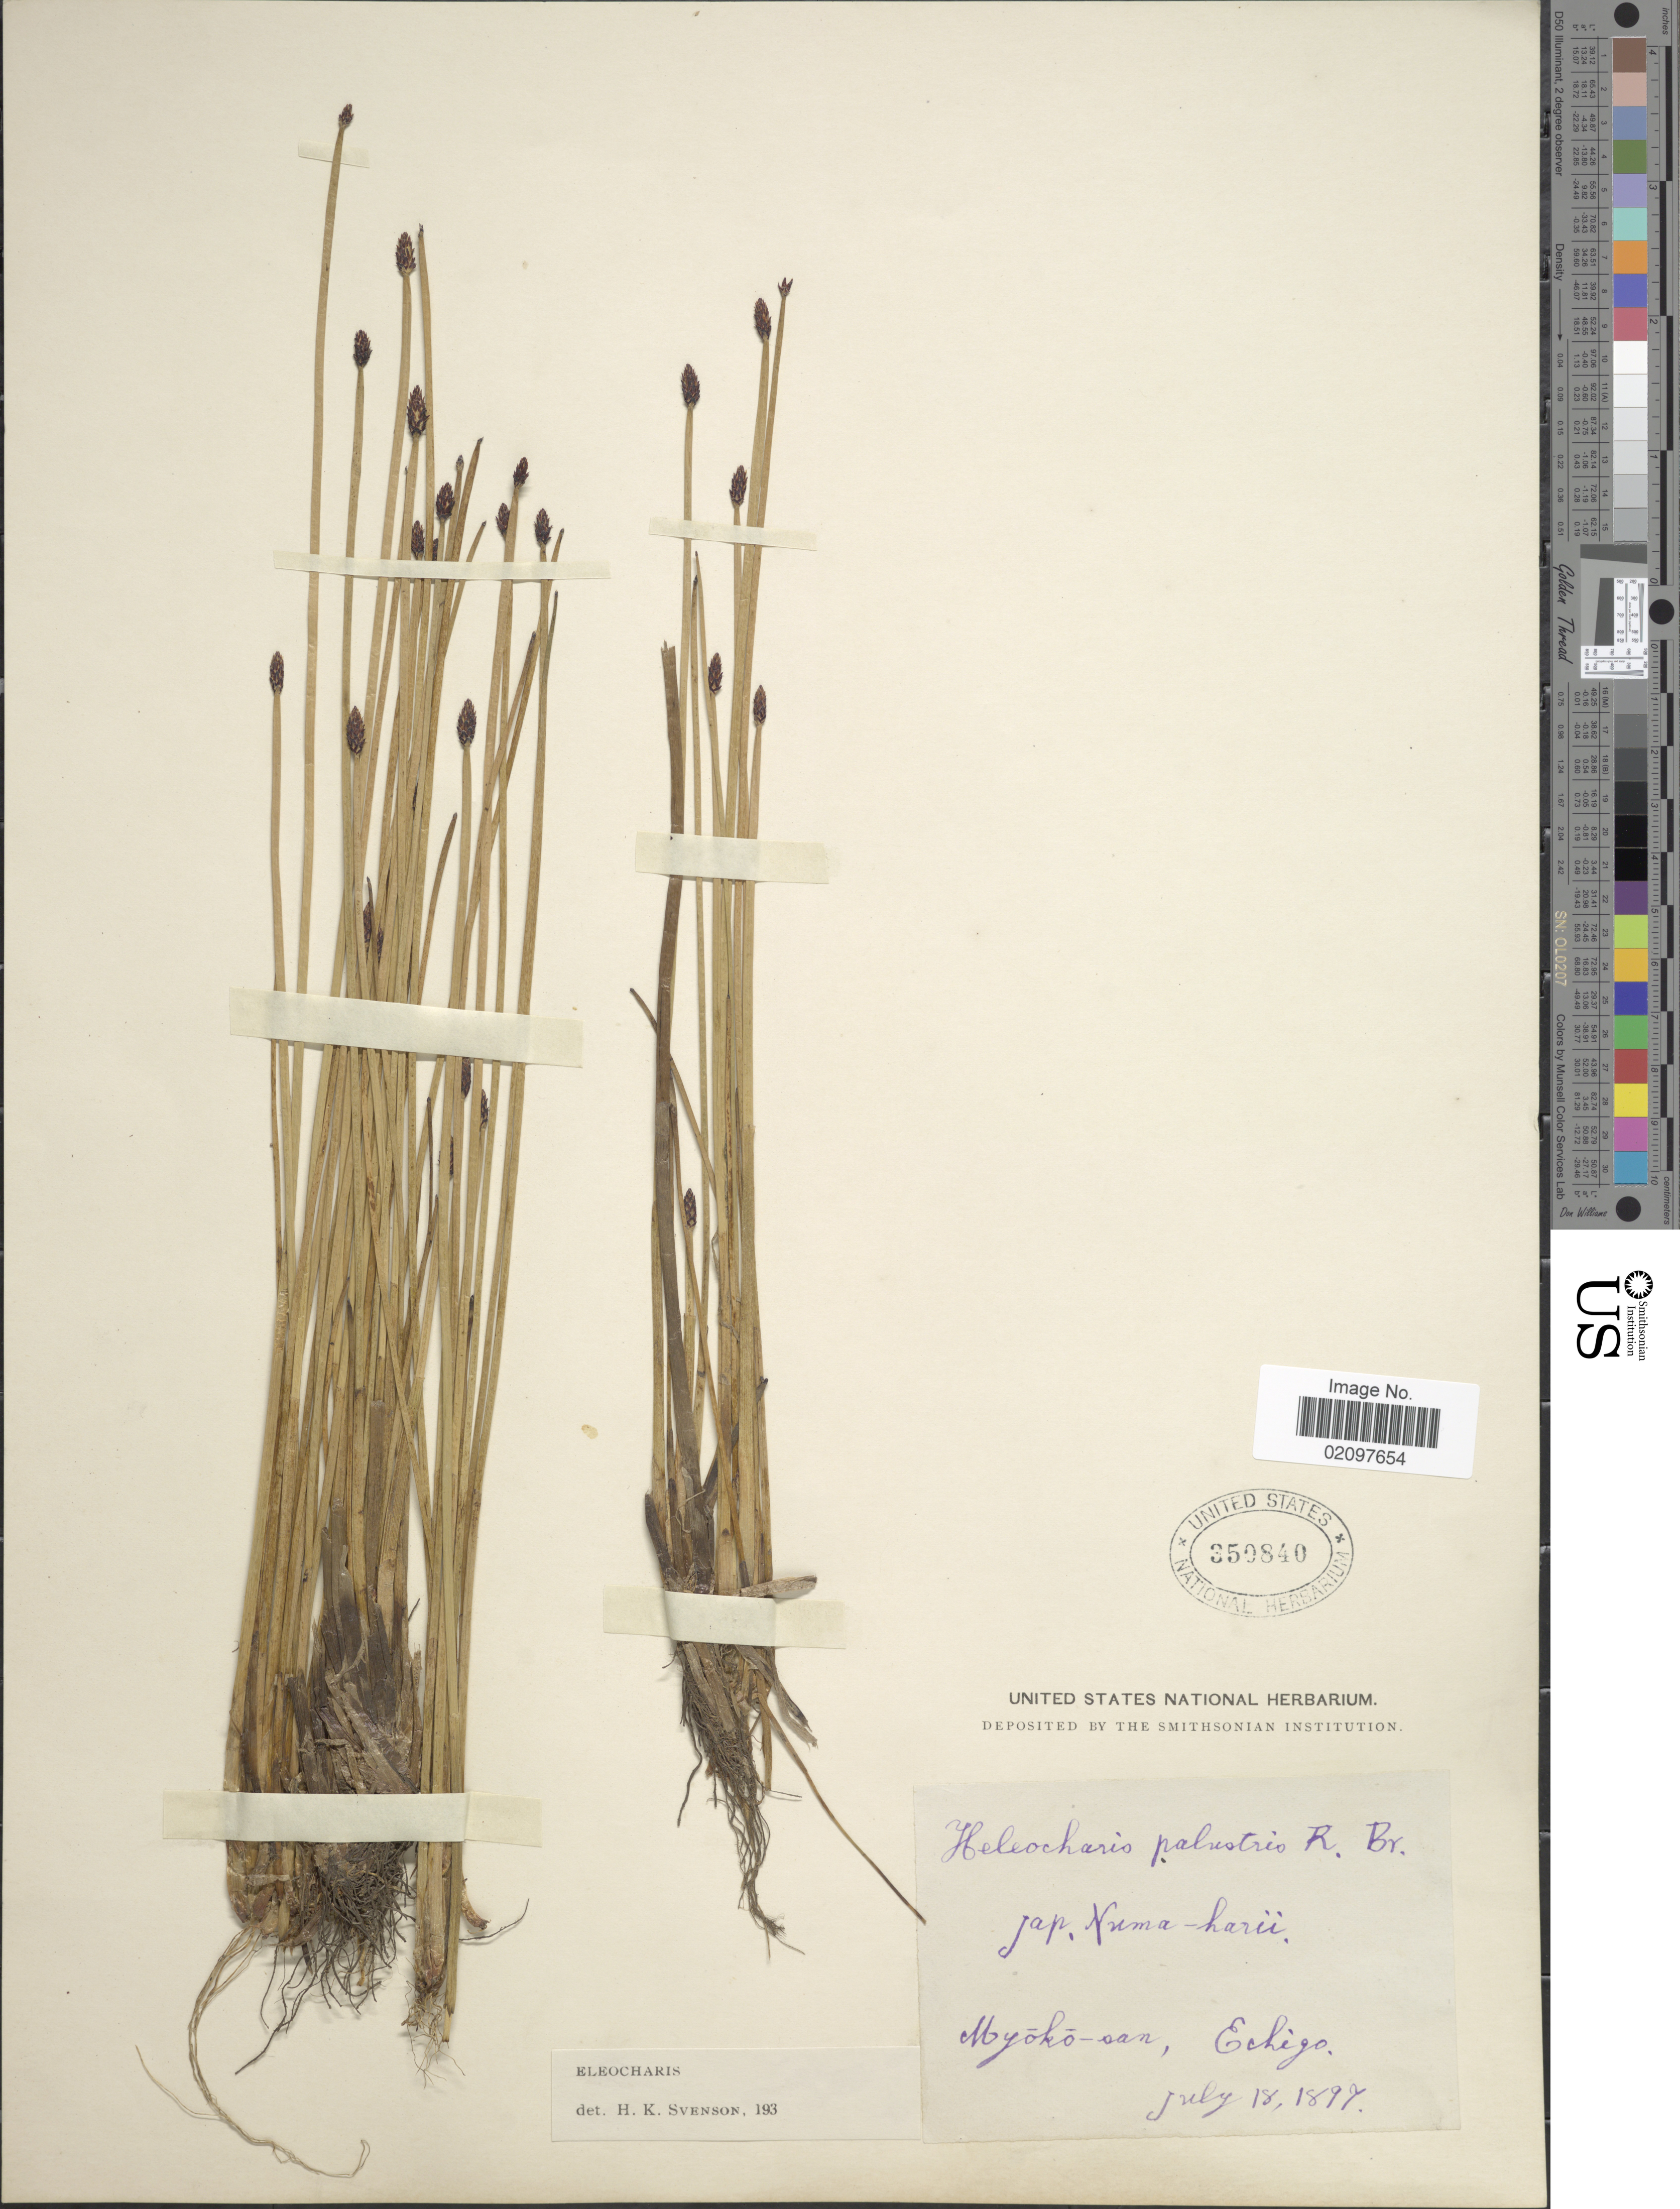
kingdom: Plantae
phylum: Tracheophyta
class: Liliopsida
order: Poales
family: Cyperaceae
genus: Eleocharis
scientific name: Eleocharis palustris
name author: (L.) Roem. & Schult.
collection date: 1897-07-18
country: Japan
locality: Numa-harii, Myoko-san, Echigo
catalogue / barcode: US 350840